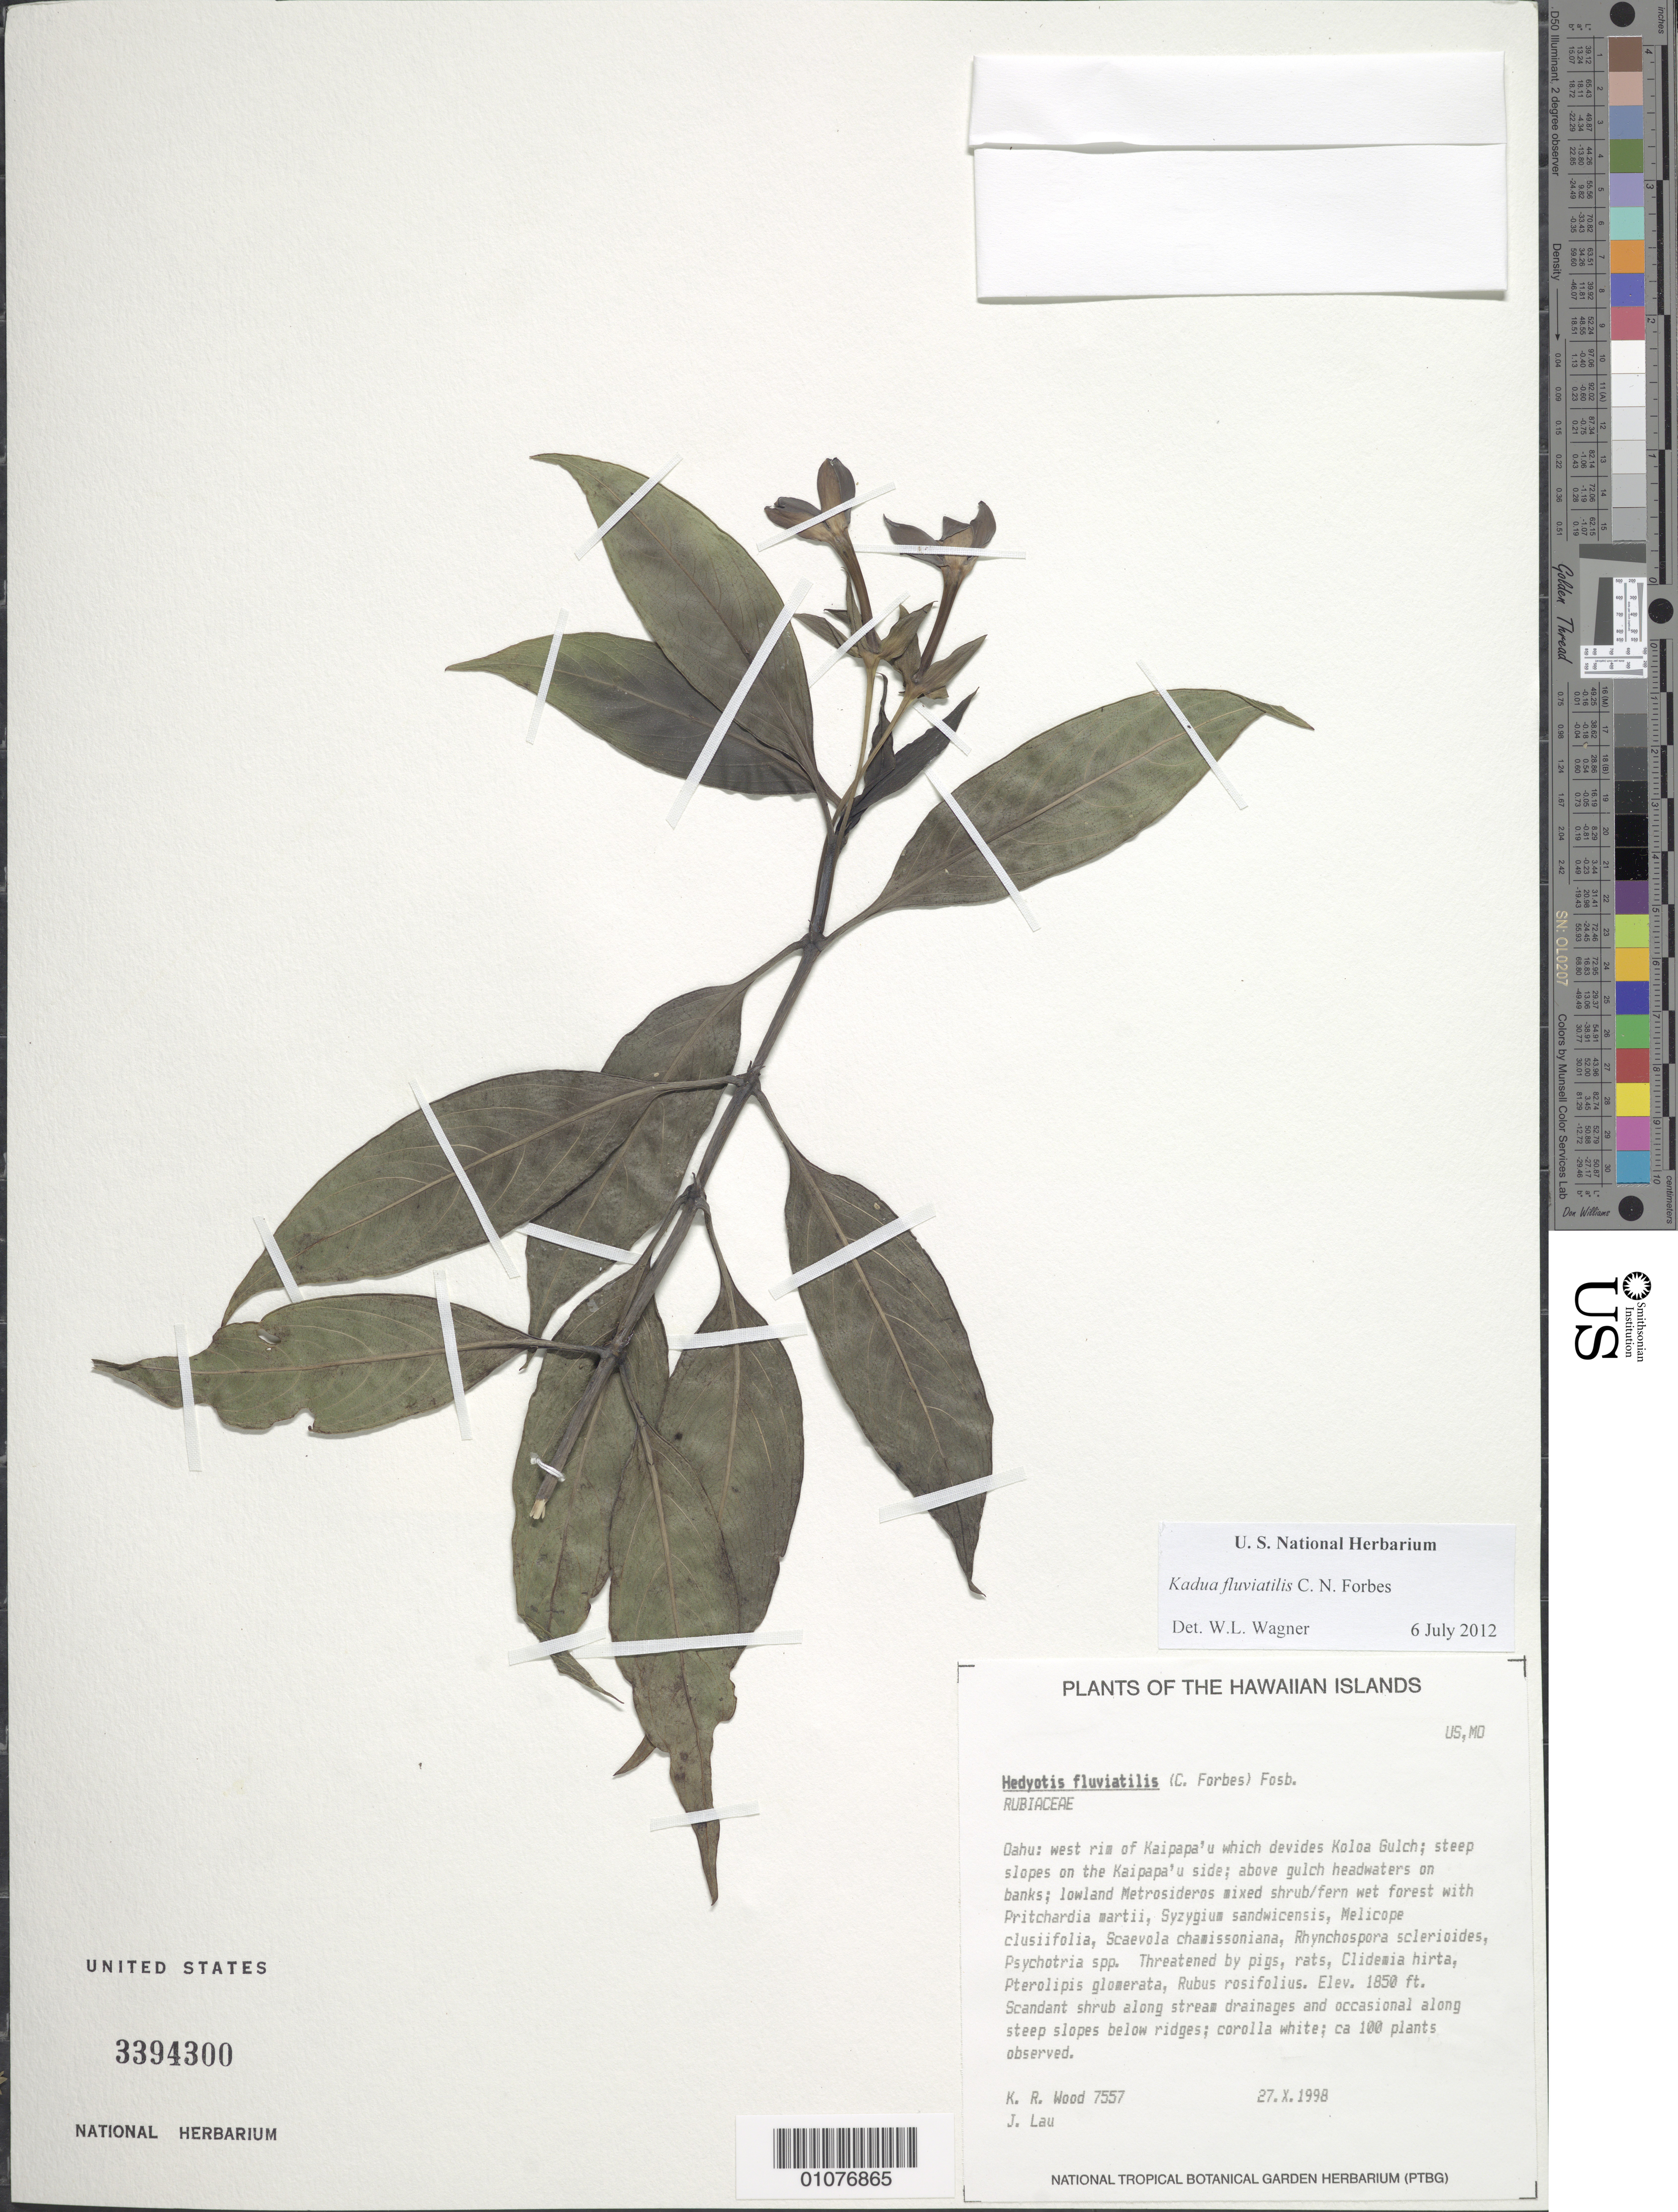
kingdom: Plantae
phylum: Tracheophyta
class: Magnoliopsida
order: Gentianales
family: Rubiaceae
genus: Kadua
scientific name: Kadua fluviatilis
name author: C.N. Forbes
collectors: K. R. Wood & J. Lau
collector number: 7557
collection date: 1998-10-27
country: United States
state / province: Hawaii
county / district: Honolulu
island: Oahu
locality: W rim of Kaipapa'u which devides Koloa Gulch; steep slopes on the Kaipapa'u side, above gulch headwaters on banks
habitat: Scandant shrub along stream drainages and occasional along s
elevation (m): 564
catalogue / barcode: US 3394300